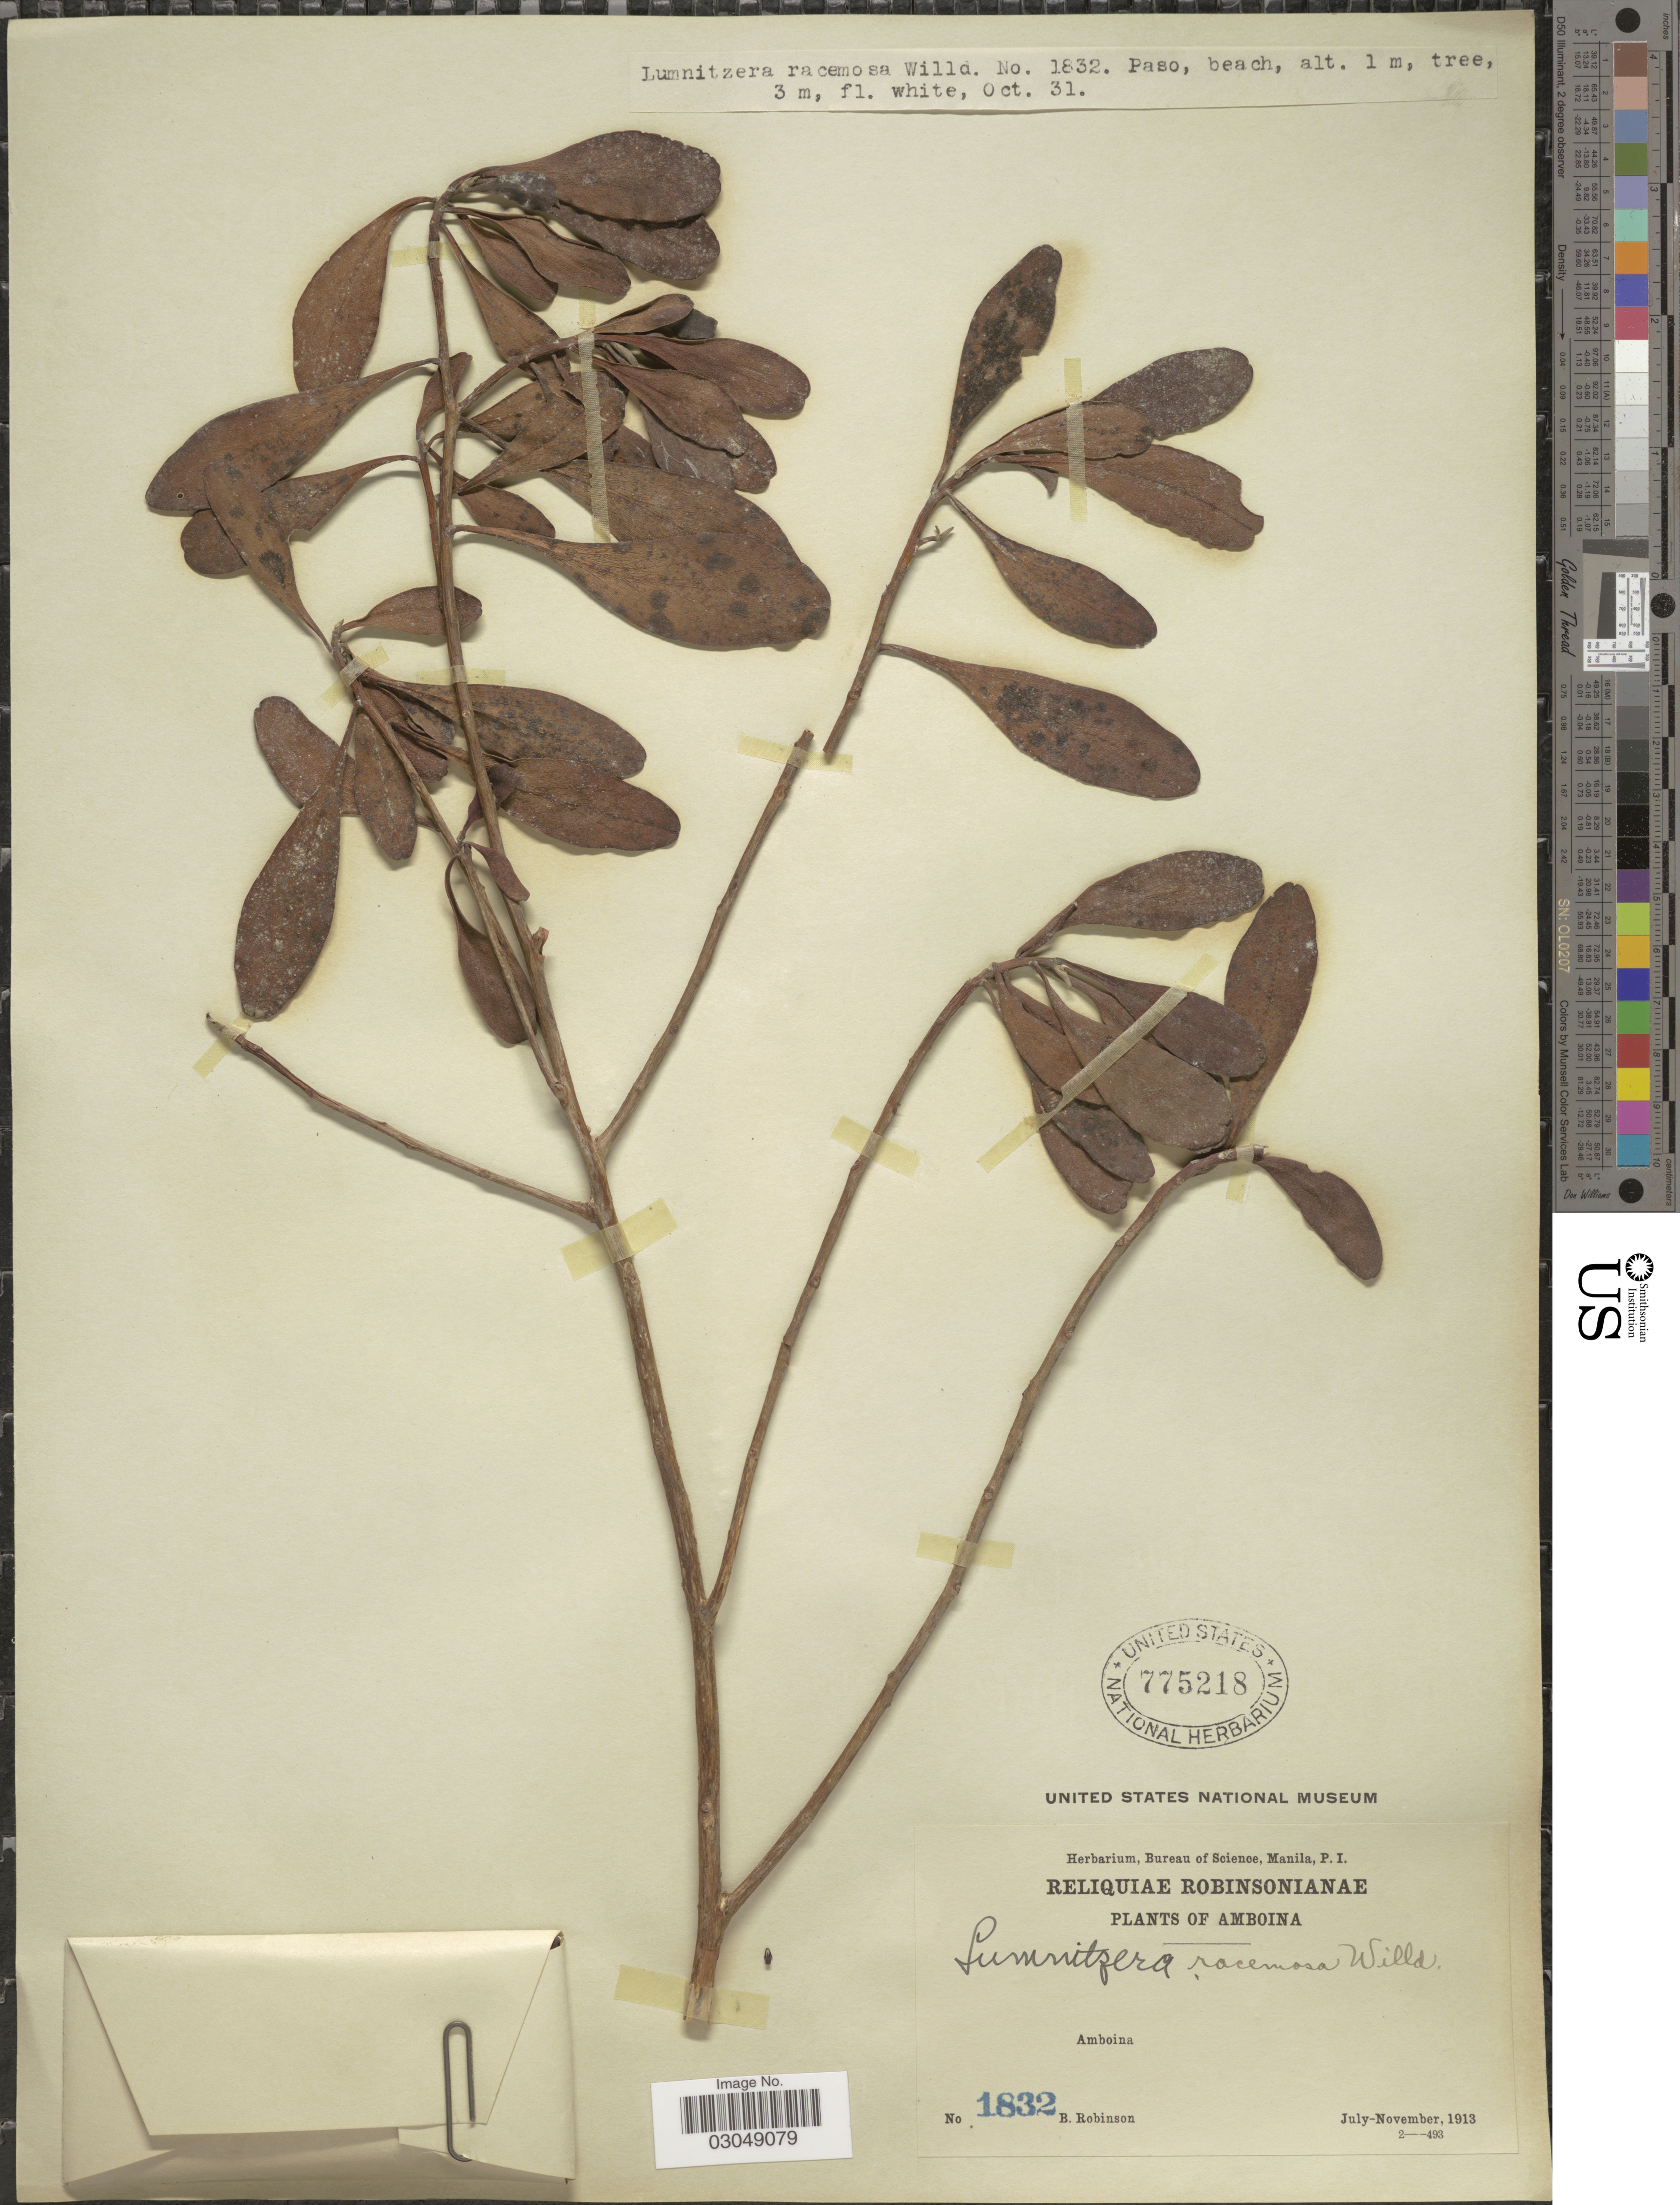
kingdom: Plantae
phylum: Tracheophyta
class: Magnoliopsida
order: Myrtales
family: Combretaceae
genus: Lumnitzera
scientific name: Lumnitzera racemosa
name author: Willd.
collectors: B. Robinson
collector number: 1832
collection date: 1913-07/1913-11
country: Indonesia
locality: Amboina.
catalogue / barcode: US 775218